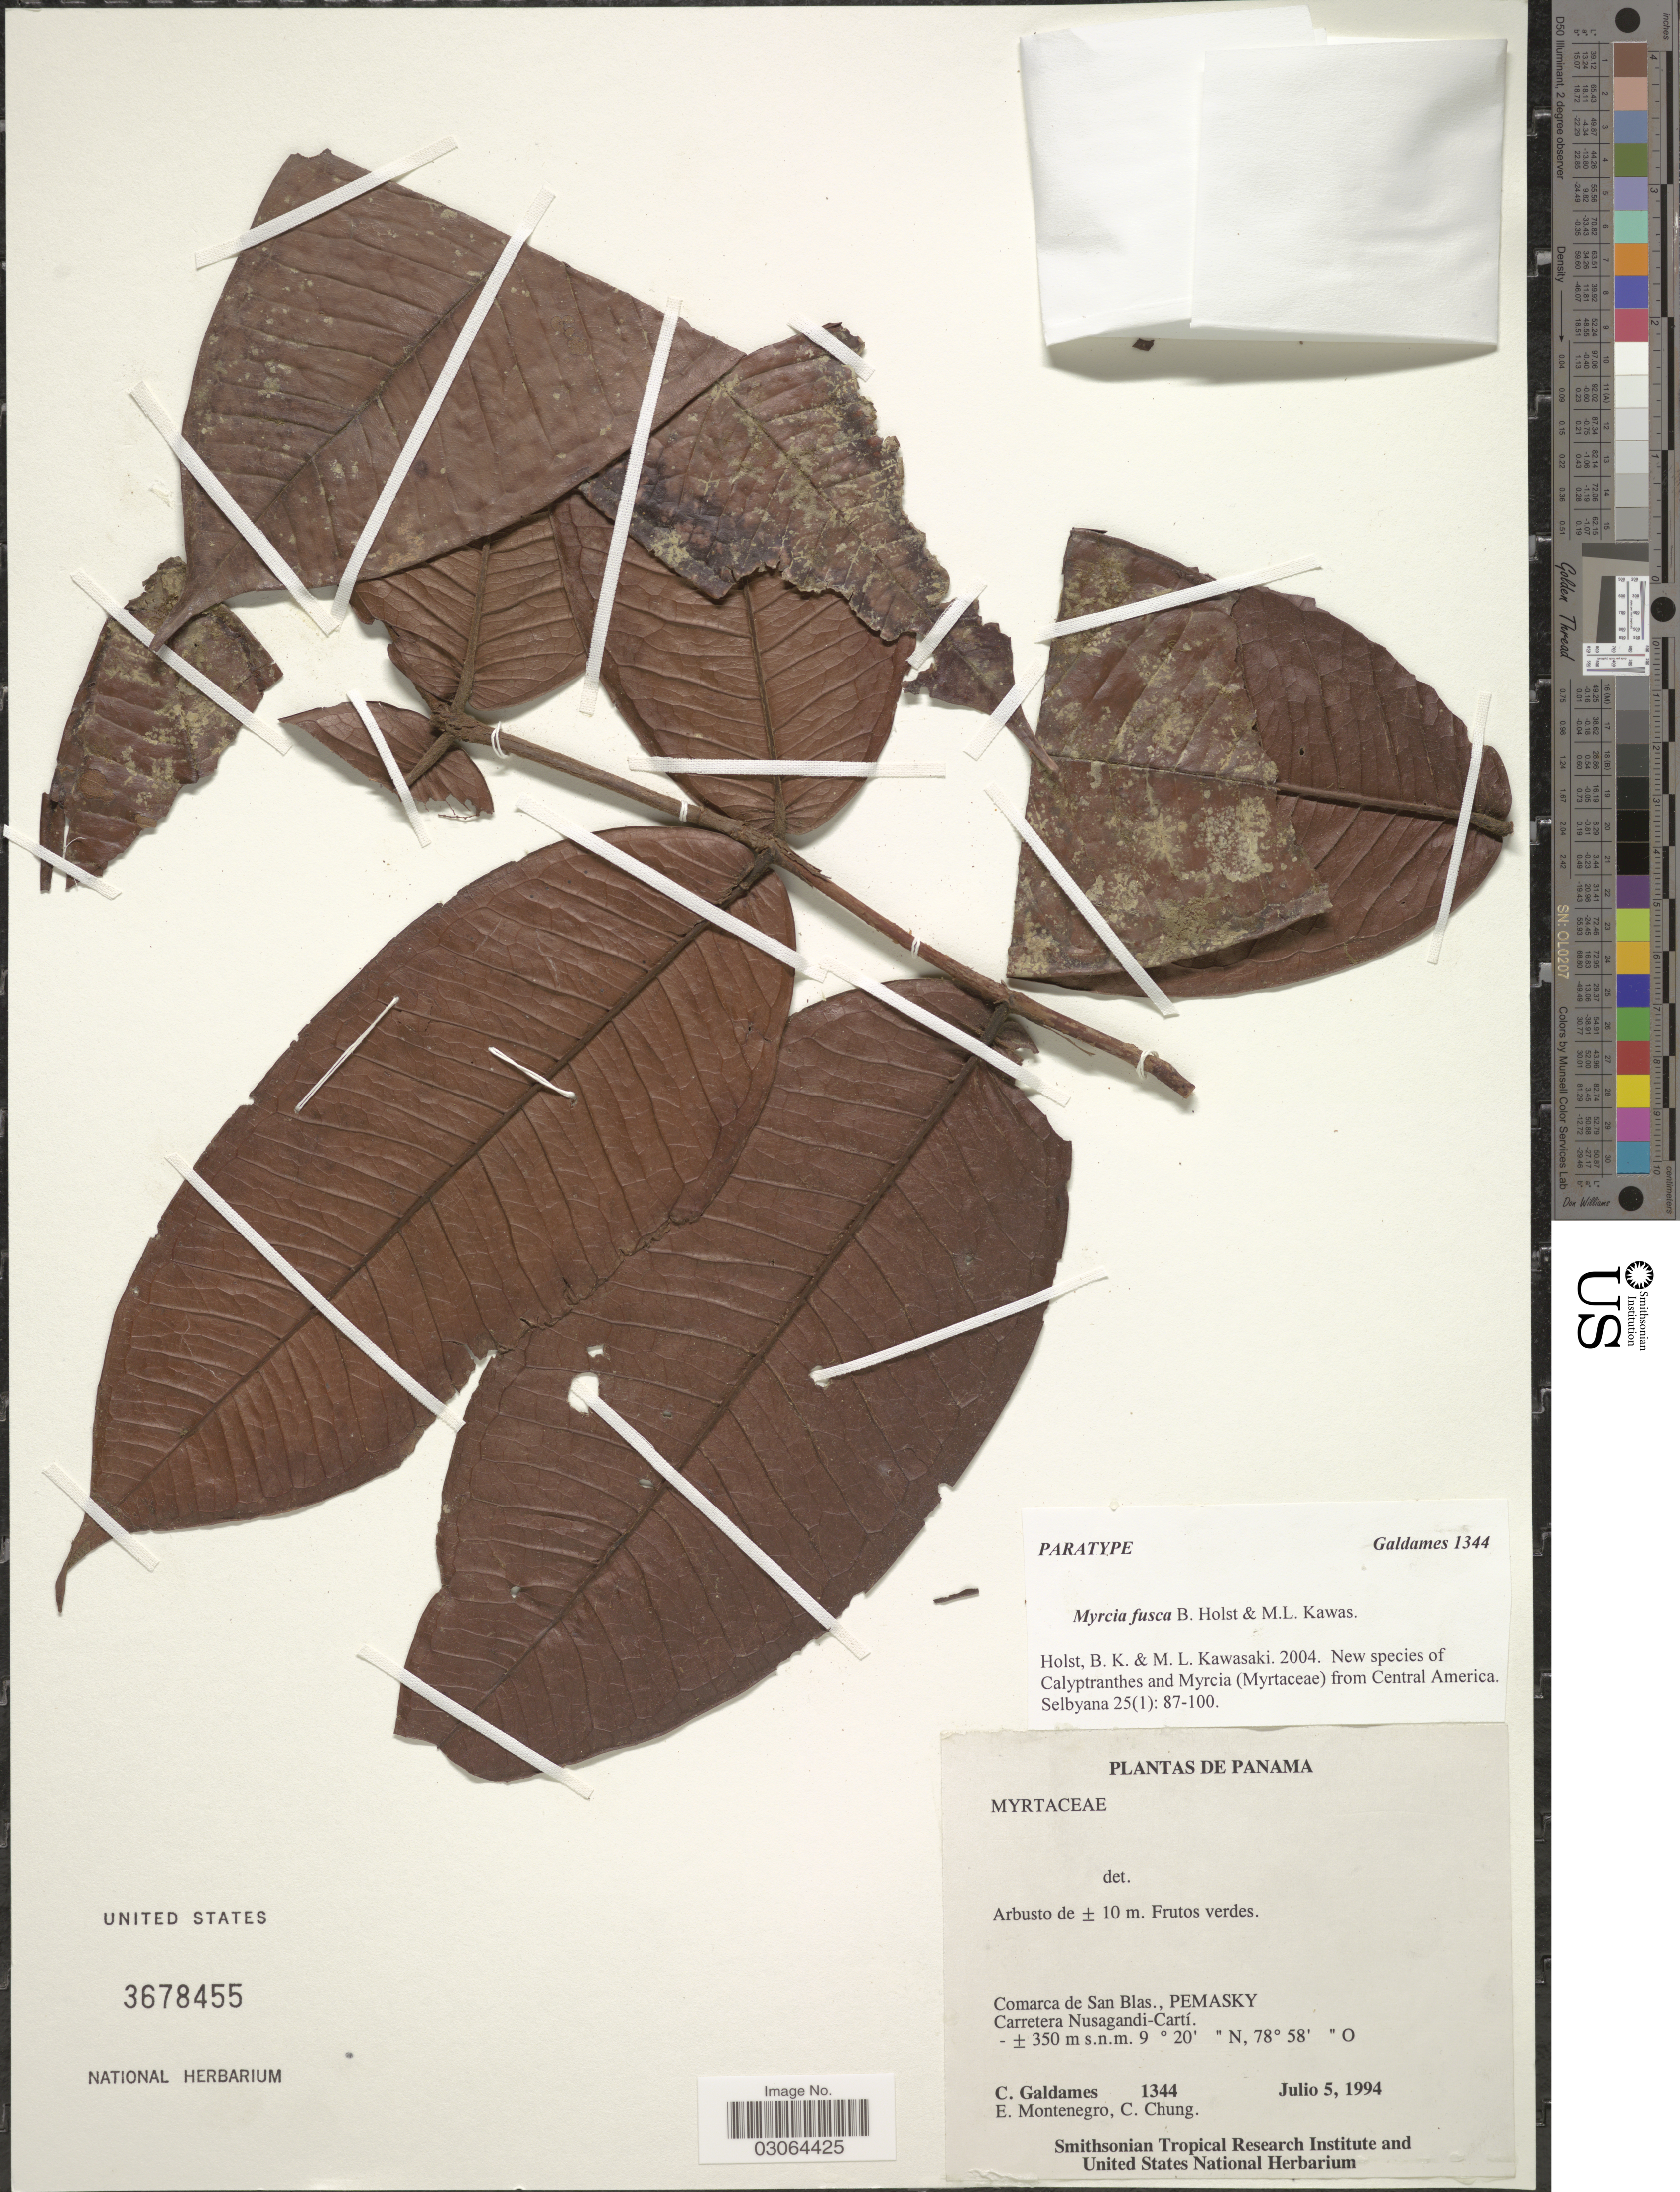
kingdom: Plantae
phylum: Tracheophyta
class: Magnoliopsida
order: Myrtales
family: Myrtaceae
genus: Myrcia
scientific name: Myrcia fusca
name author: B. Holst & M.L. Kawas.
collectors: C. Galdames, E. Montenegro & C. Chung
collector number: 1344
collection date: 1994-07-05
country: Panama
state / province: Kuna Yala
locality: Comarca de San Blas., Pemasky, Carretera Nusagandi-Cartí.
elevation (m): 350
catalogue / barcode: US 3678455